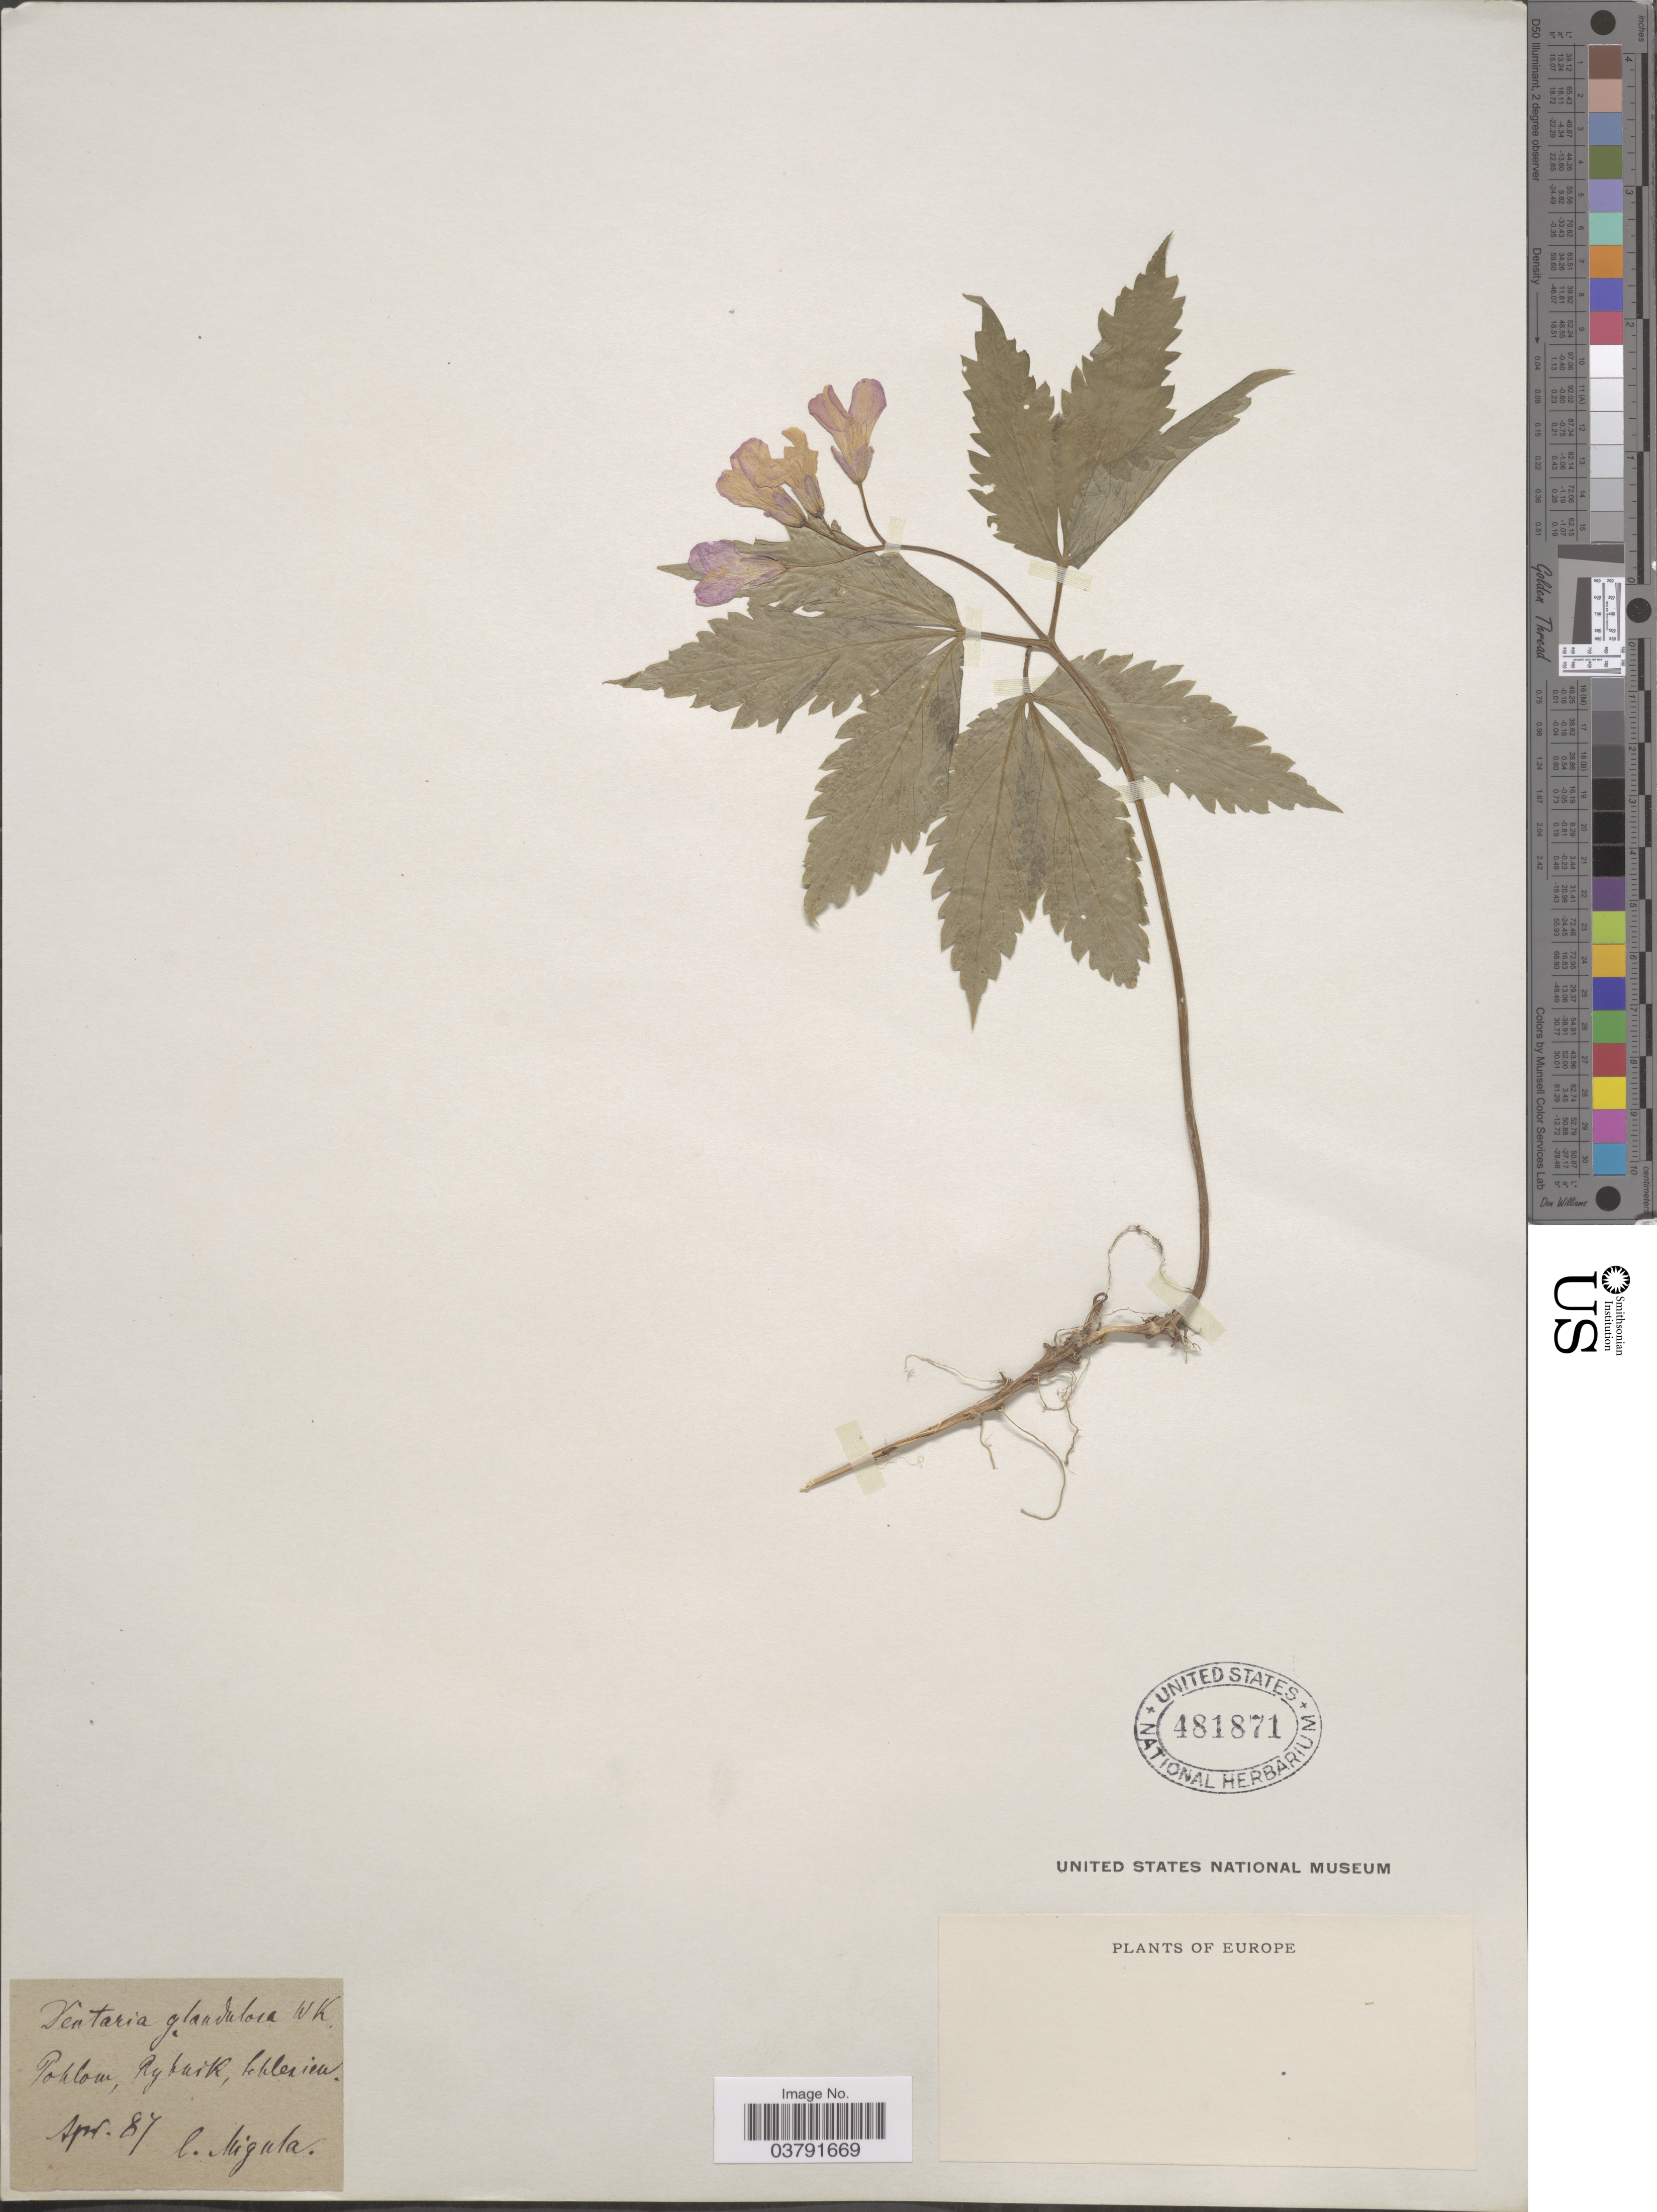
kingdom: Plantae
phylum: Tracheophyta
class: Magnoliopsida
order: Brassicales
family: Brassicaceae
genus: Dentaria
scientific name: Dentaria glandulosa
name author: Waldst. & Kit.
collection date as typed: Transcribed d/m/y: /4/87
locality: Europe. Poklow, Ryburk, Ichlezieu [interpreted].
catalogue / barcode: US 481871